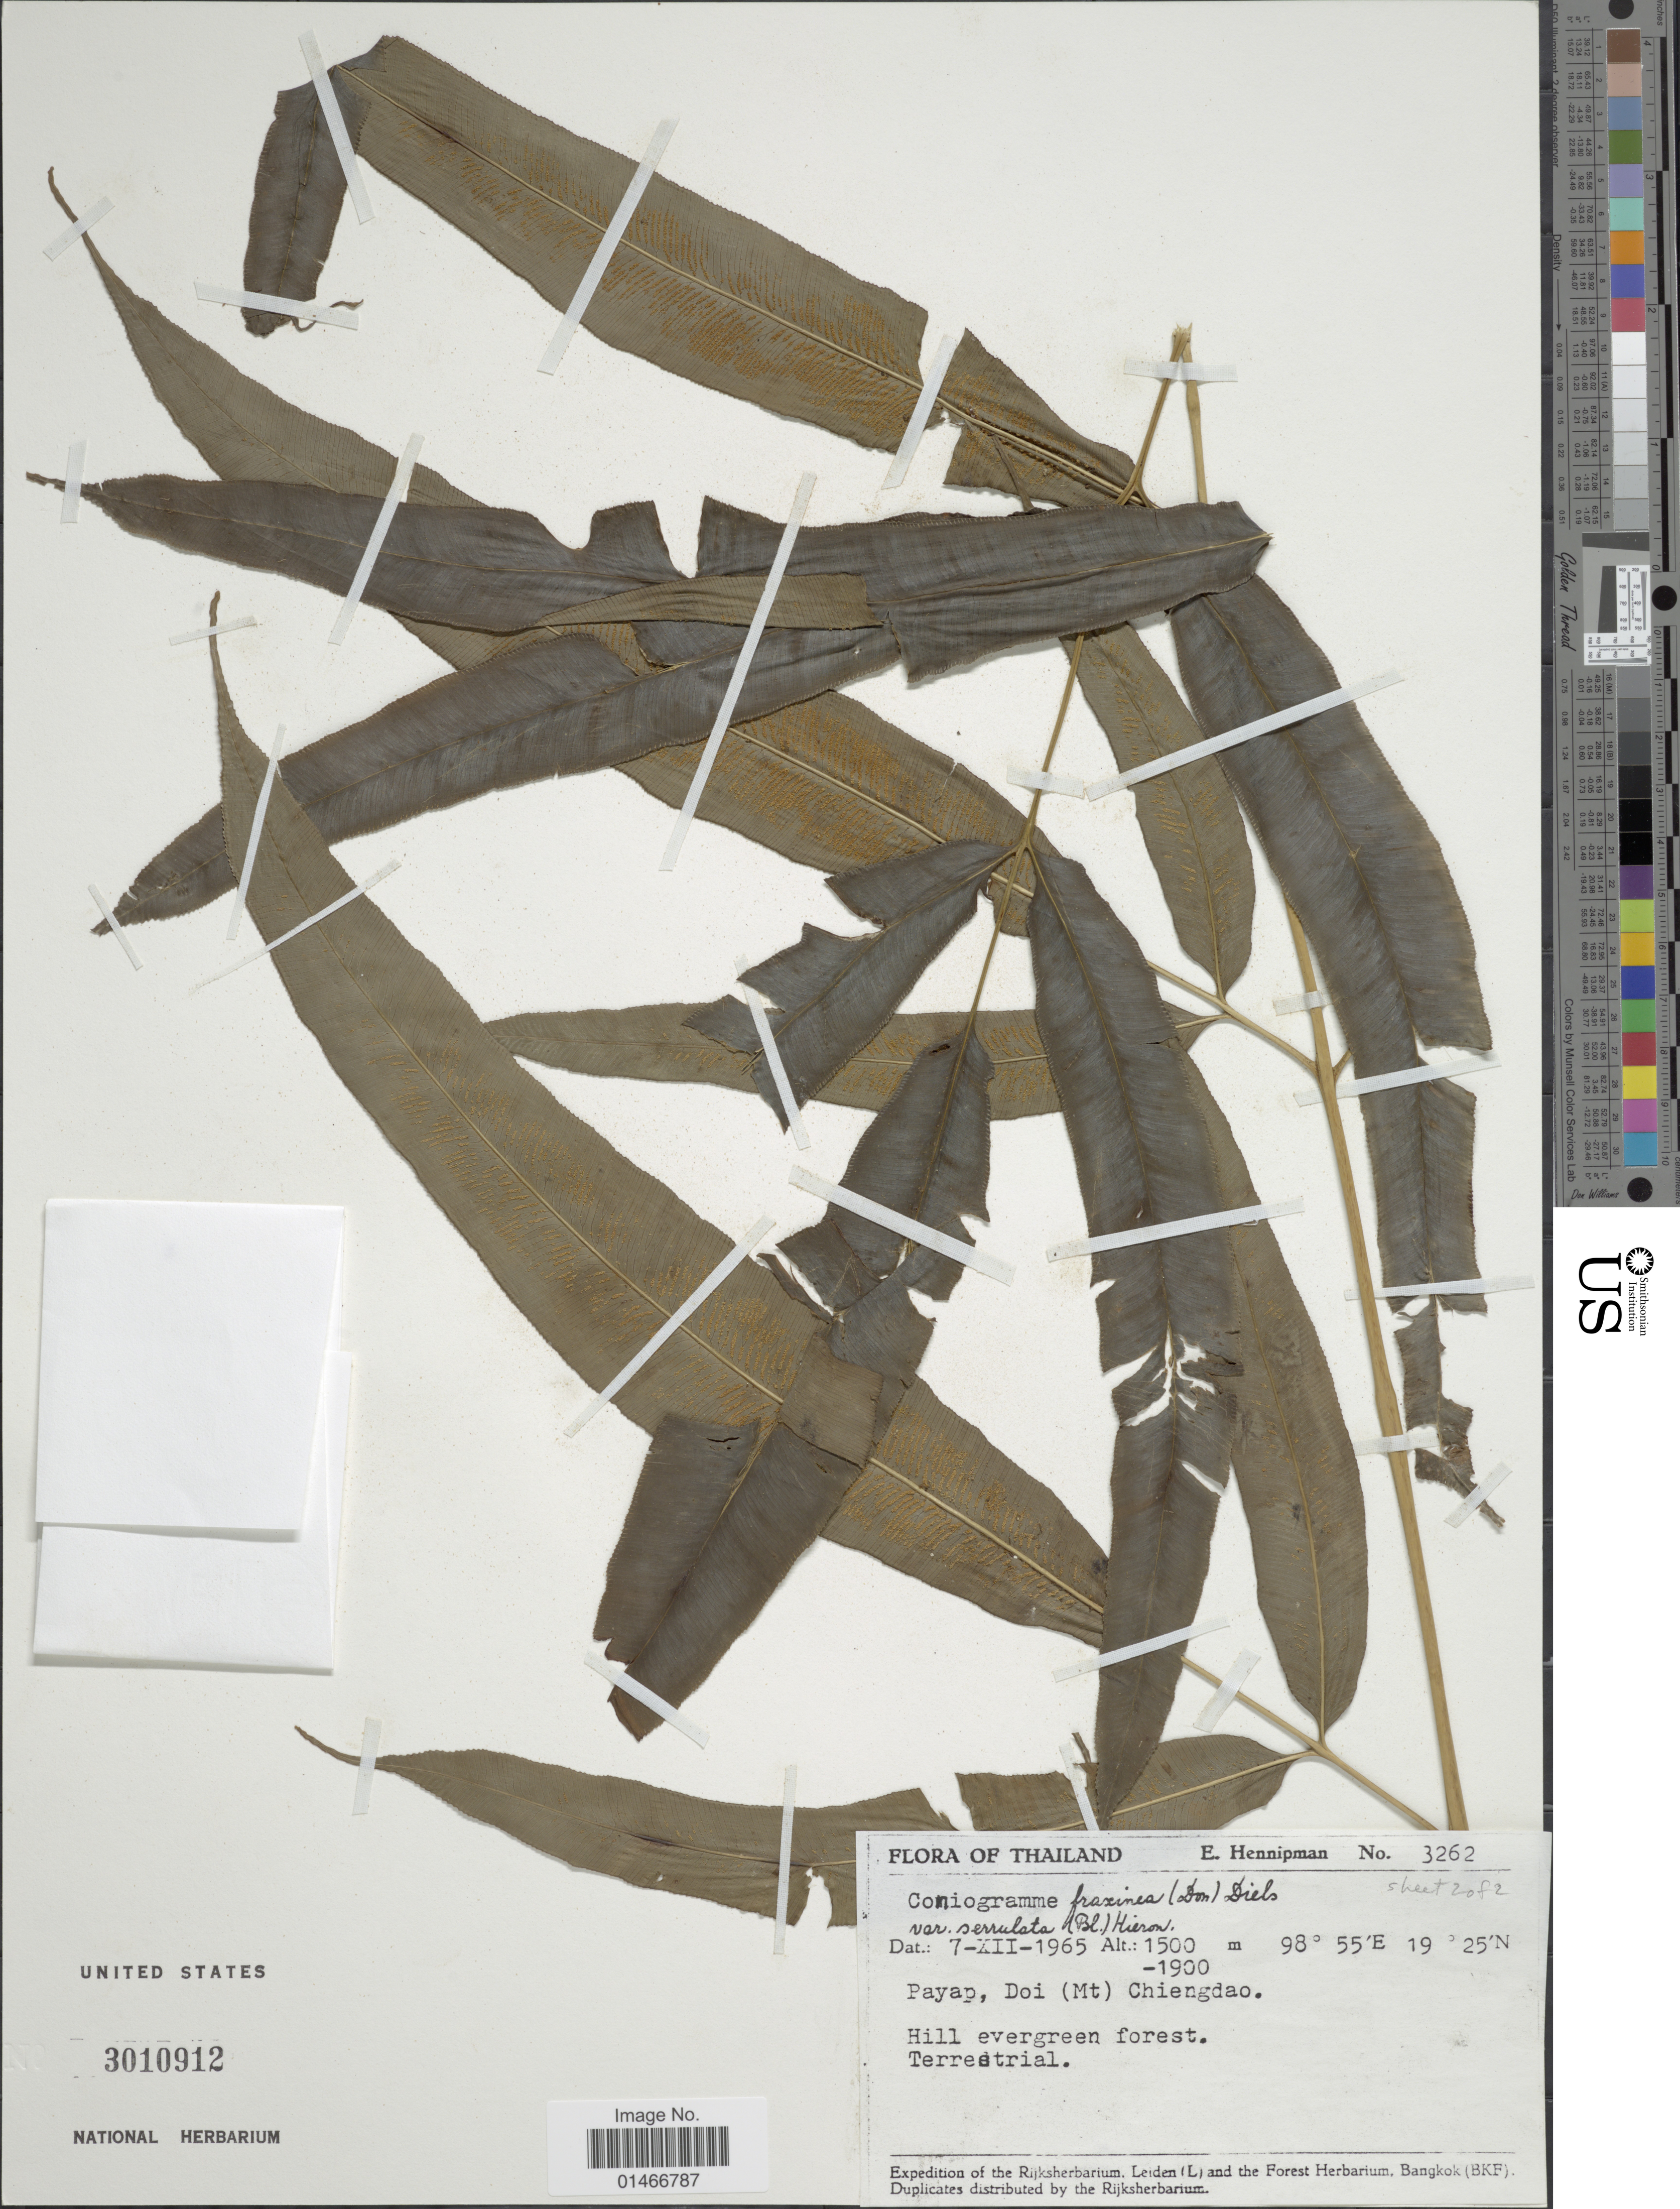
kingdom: Plantae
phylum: Tracheophyta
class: Polypodiopsida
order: Polypodiales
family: Pteridaceae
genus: Coniogramme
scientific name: Coniogramme fraxinea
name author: (D. Don) Diels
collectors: E. Hennipman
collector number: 3262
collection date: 1965-12-07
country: Thailand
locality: Payap, Doi (Mt) Chiengdao.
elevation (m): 1500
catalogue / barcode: US 3010912